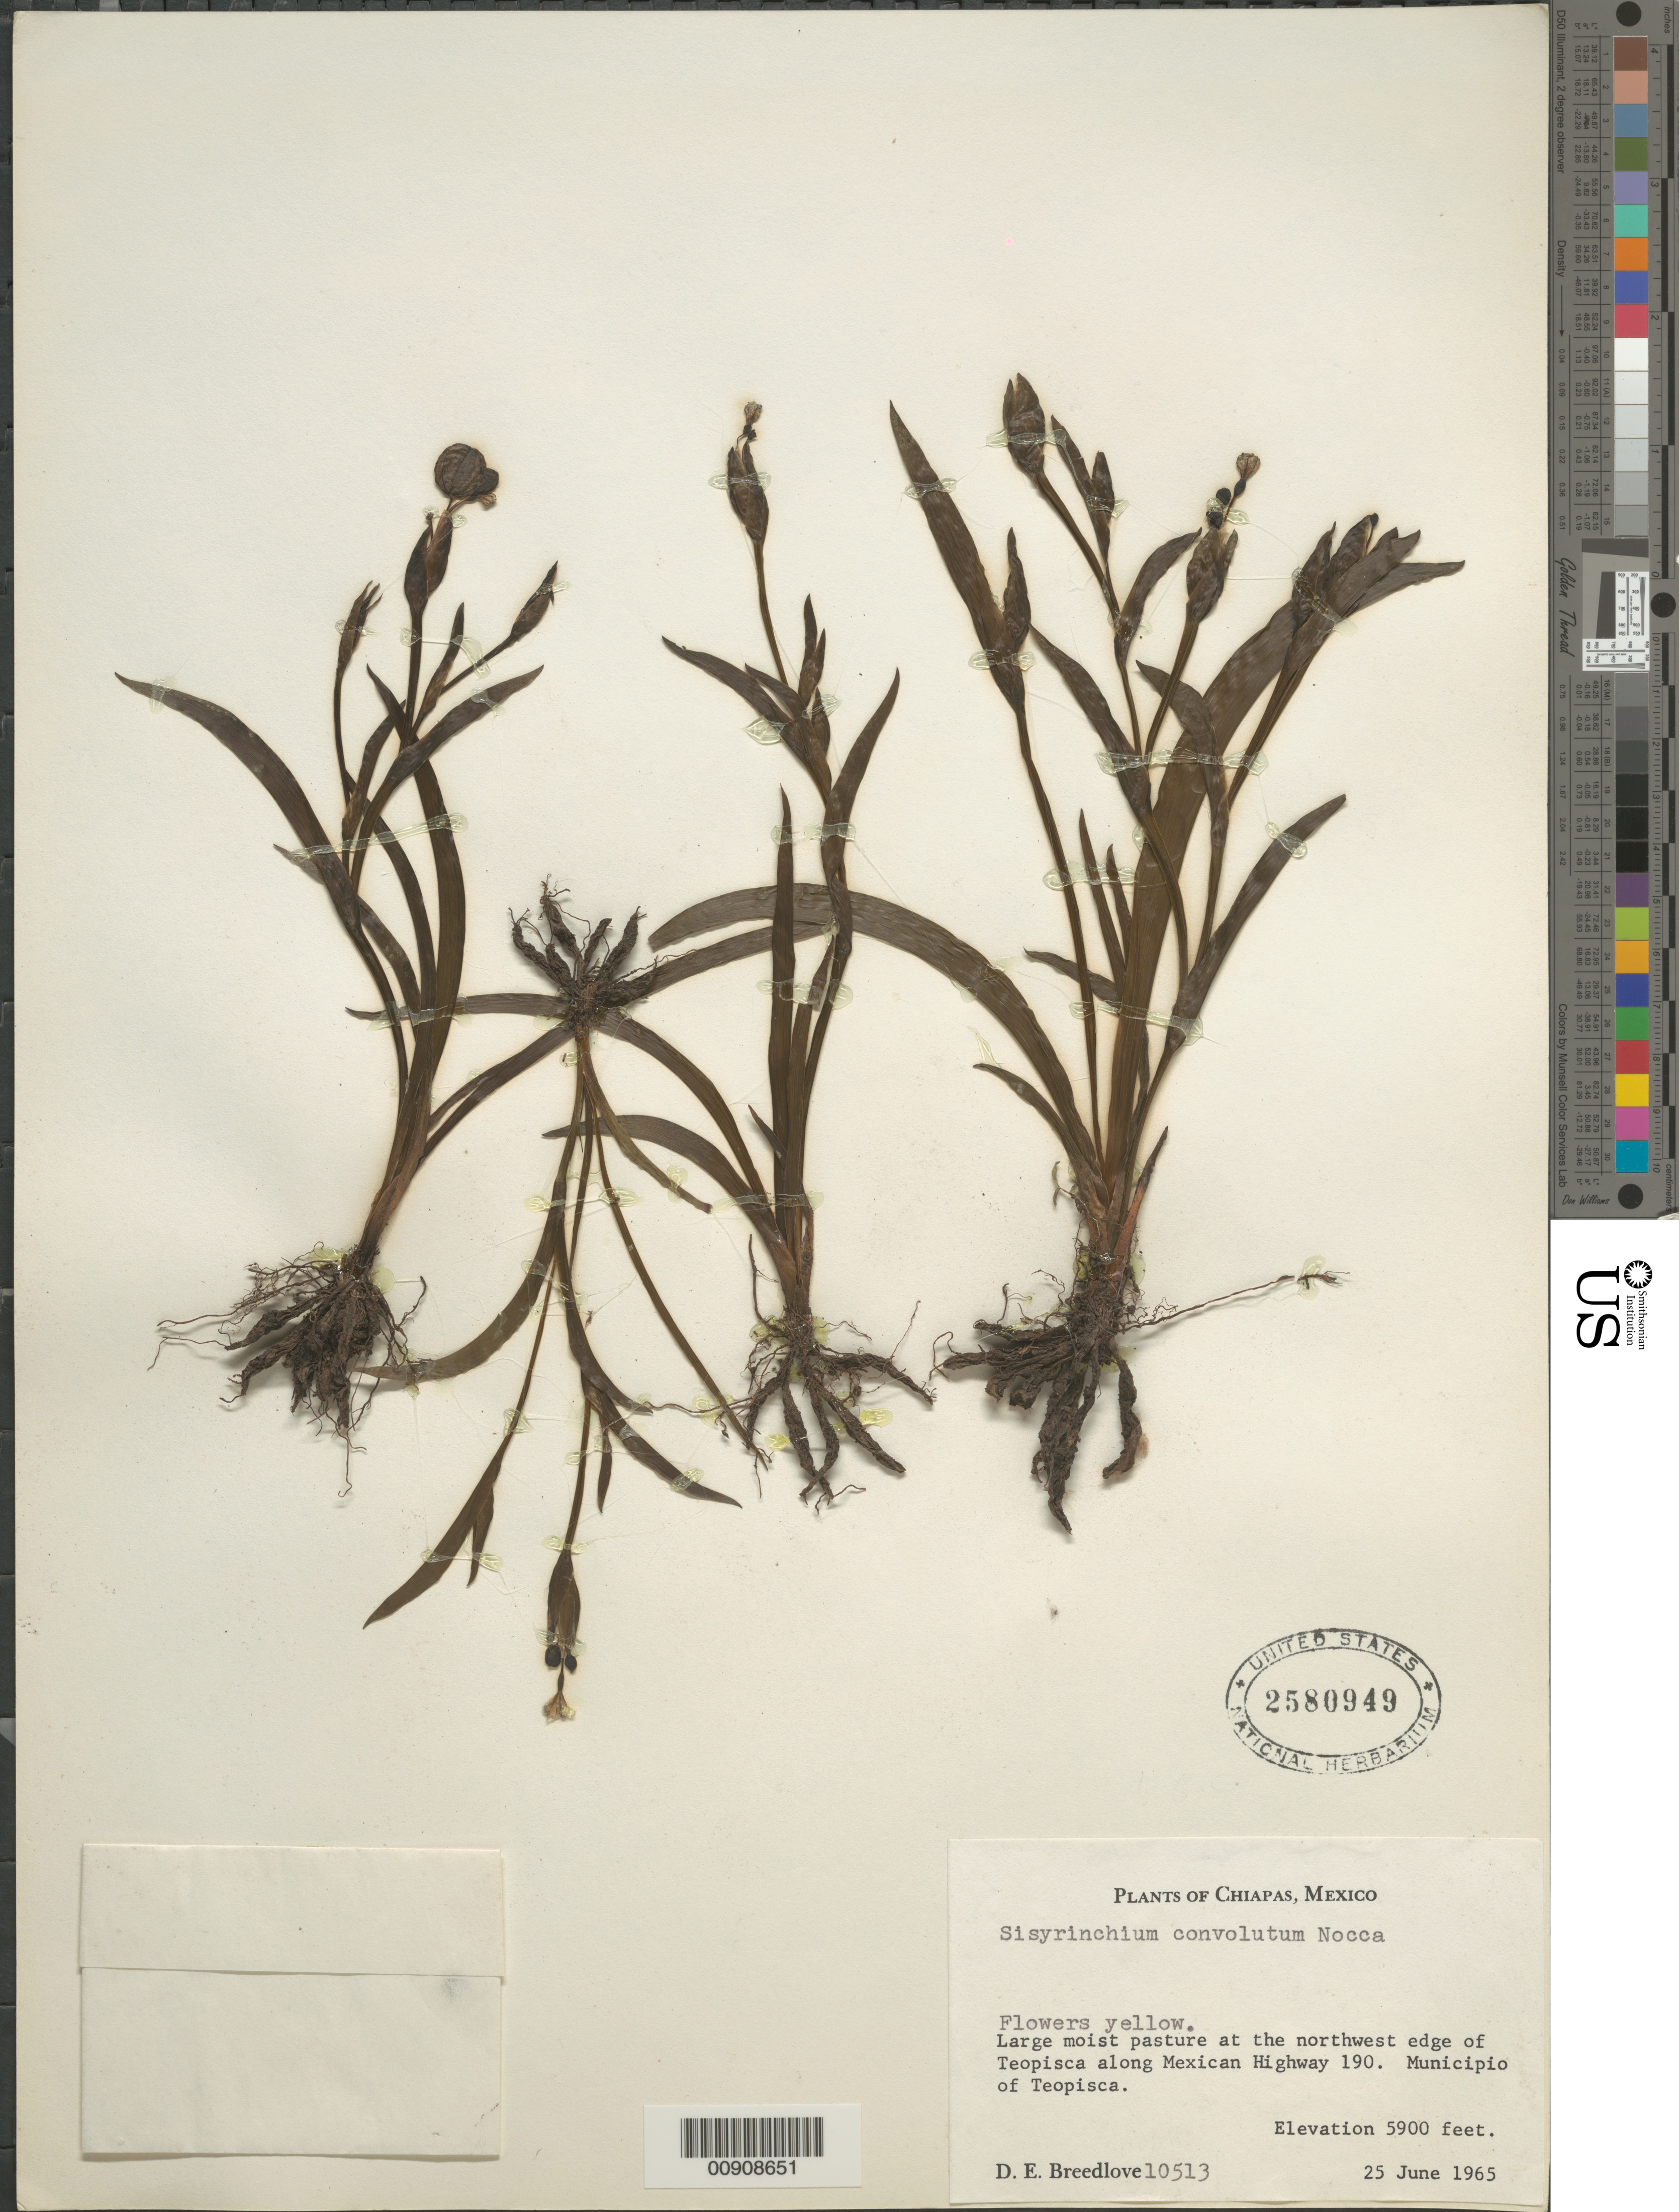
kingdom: Plantae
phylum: Tracheophyta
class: Liliopsida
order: Asparagales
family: Iridaceae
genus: Sisyrinchium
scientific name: Sisyrinchium convolutum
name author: Nocca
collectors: D. E. Breedlove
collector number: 10513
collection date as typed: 25 Jun 1965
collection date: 1965-06-25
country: Mexico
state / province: Chiapas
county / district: Teopisca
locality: At the northwest edge of Teopisca along Mexican Highway 190. Municipio of Teopisca, Chiapas.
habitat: Large moist pasture.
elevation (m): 1798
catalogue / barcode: US 2580949